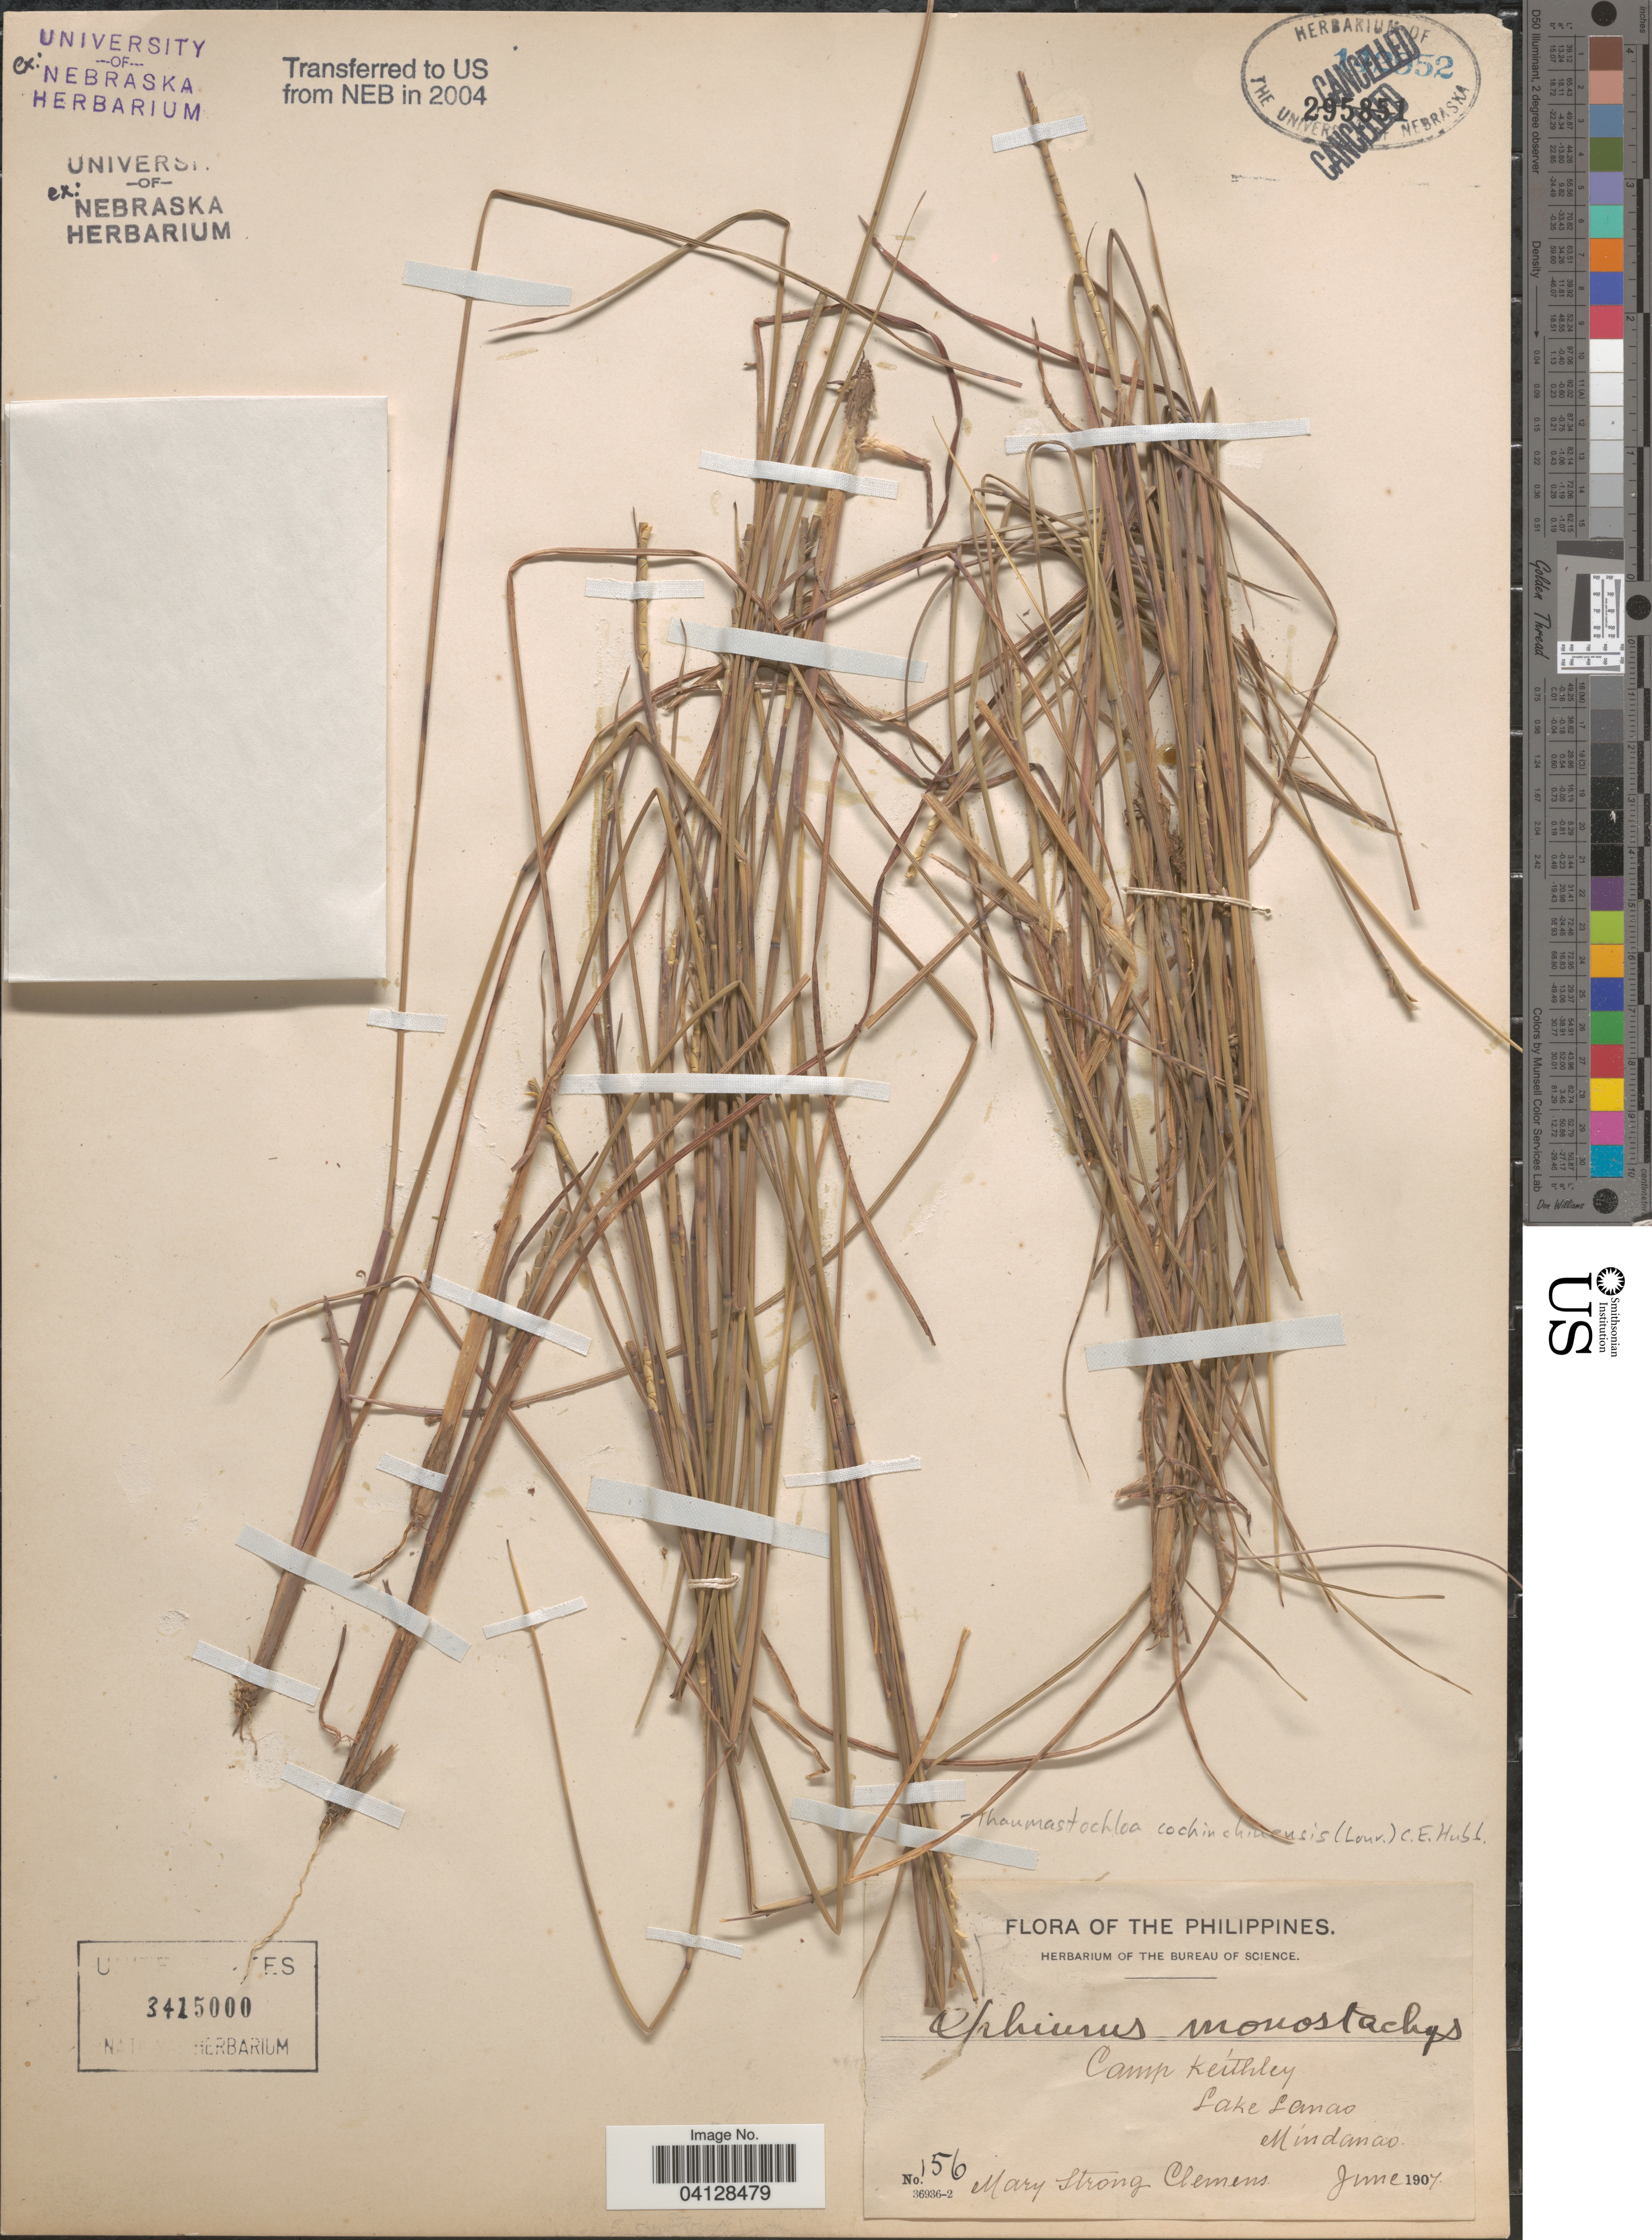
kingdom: Plantae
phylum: Tracheophyta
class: Liliopsida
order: Poales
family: Poaceae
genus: Ophiuros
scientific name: Ophiuros monostachyus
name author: J. Presl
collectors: M. S. Clemens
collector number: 156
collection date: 1907-06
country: Philippines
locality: Camp Keithley Lake Lanao Mindanao.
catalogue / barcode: US 3415000